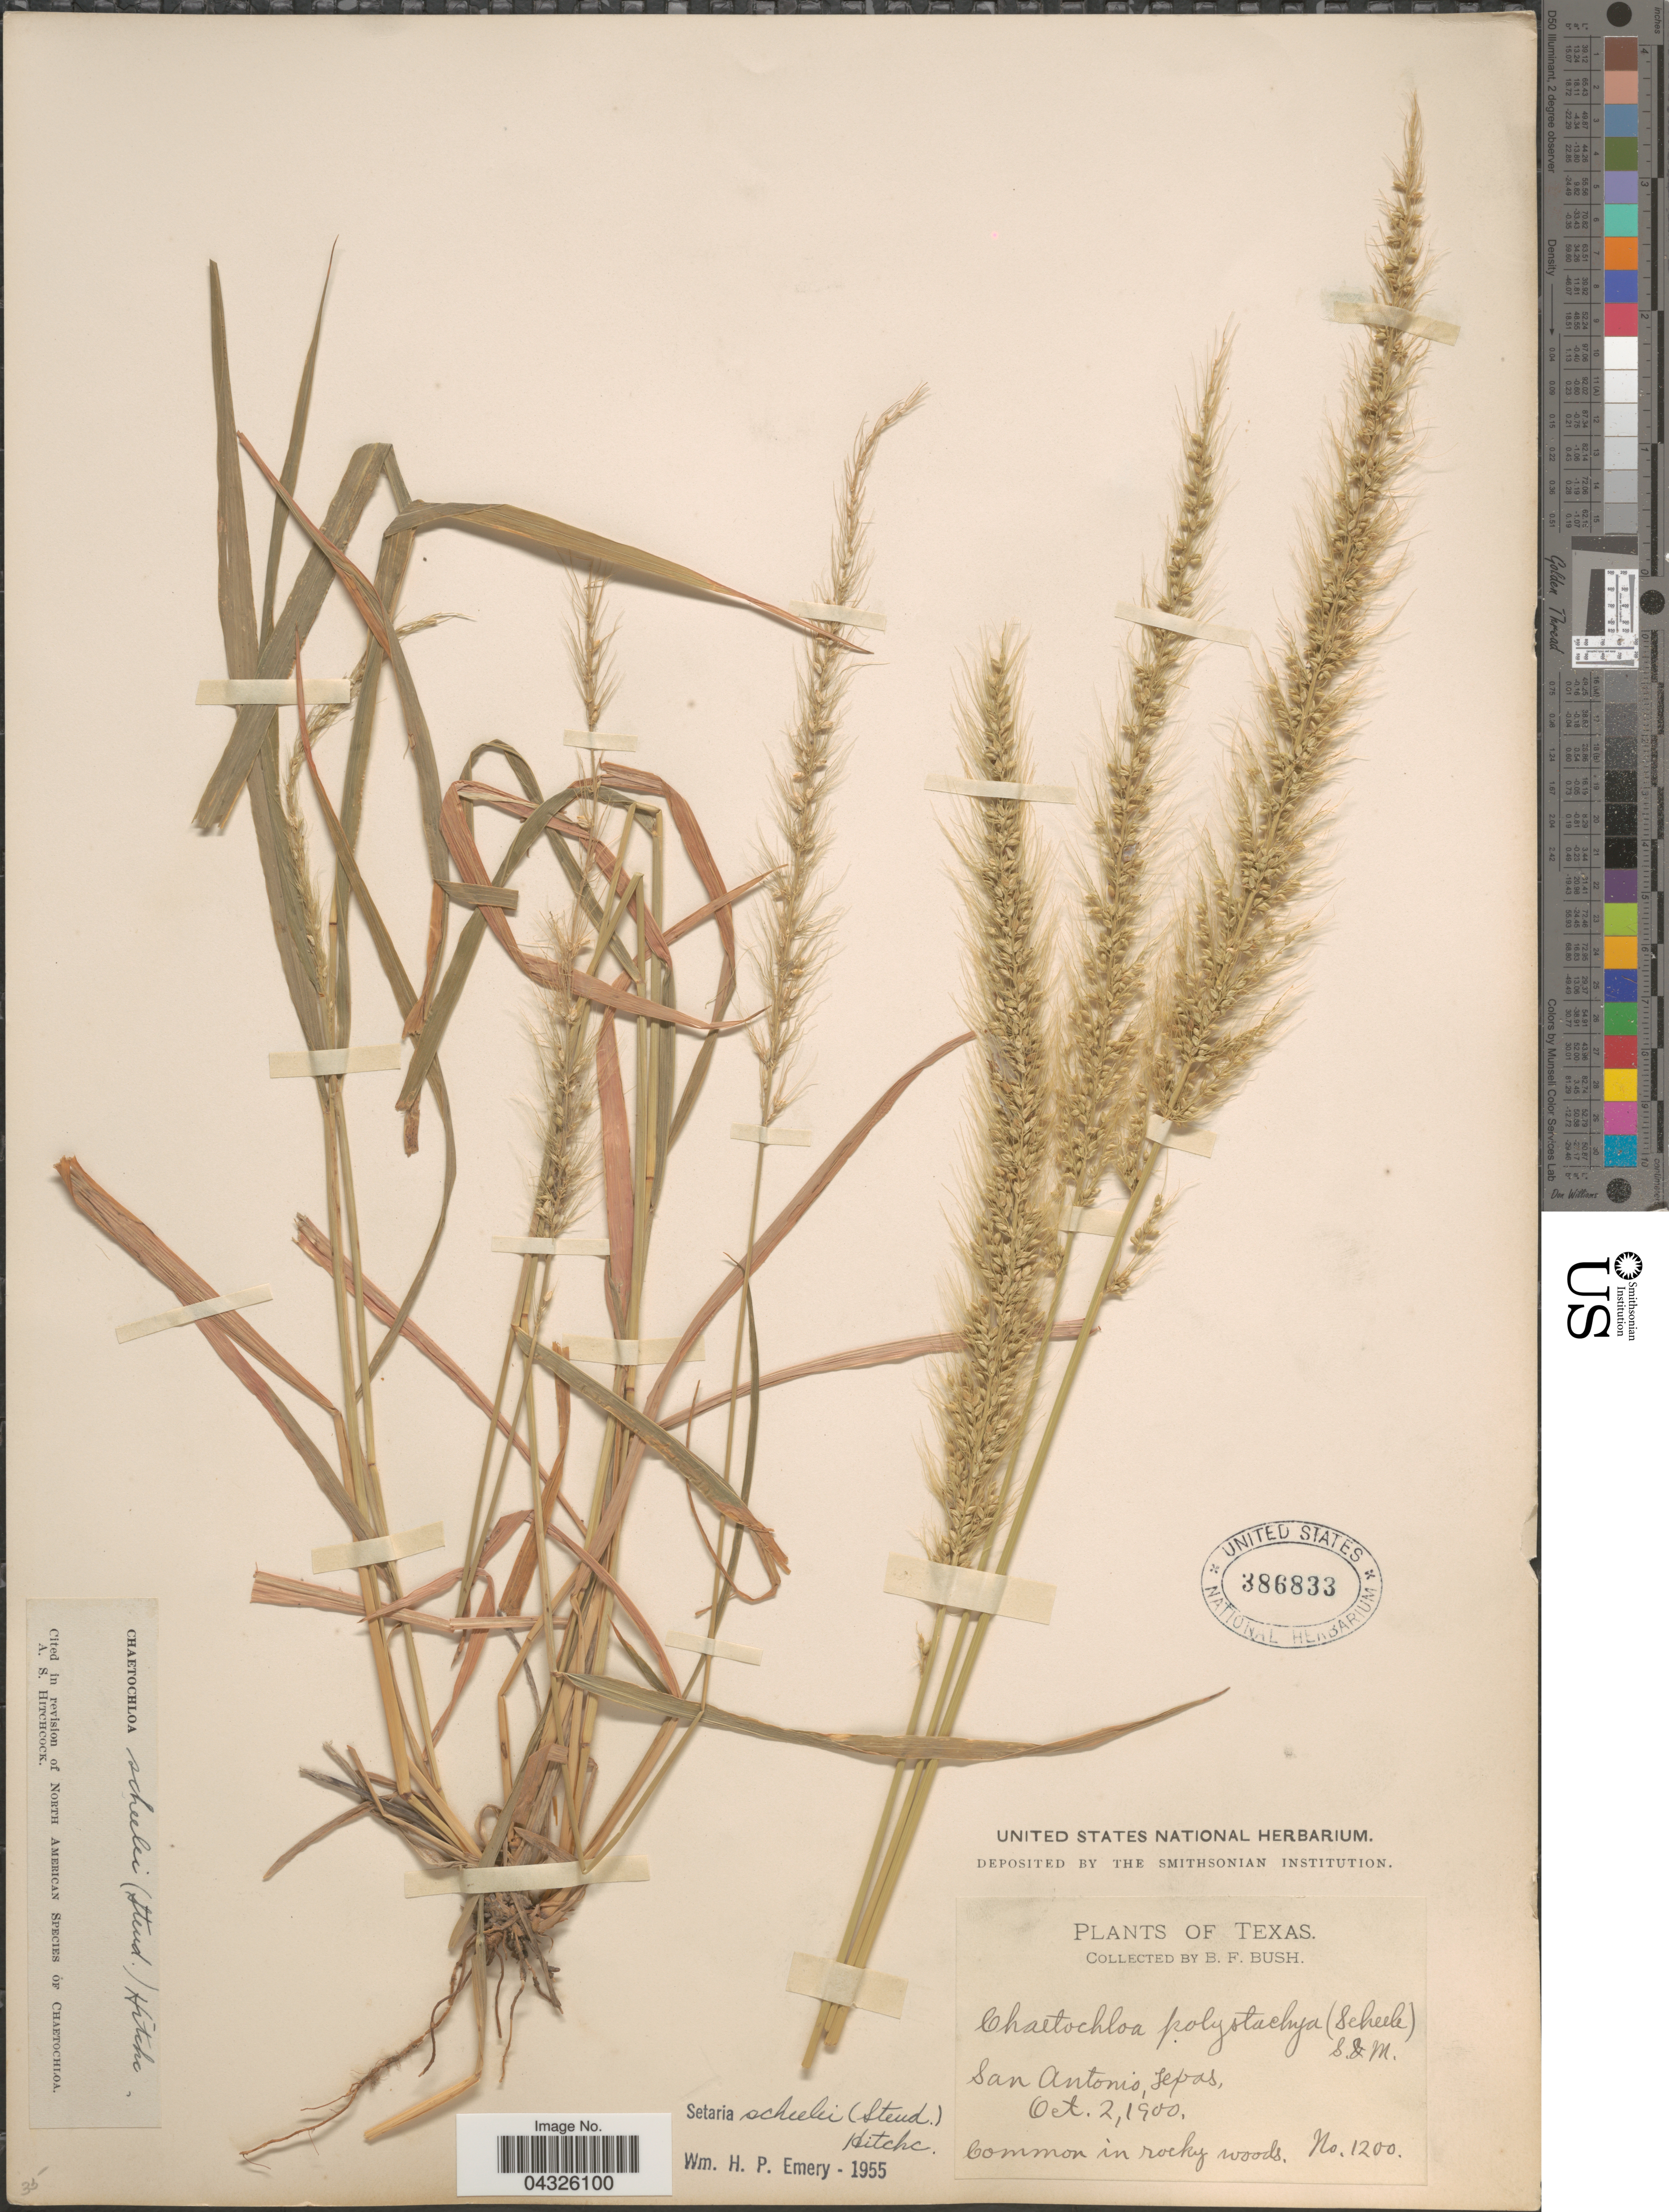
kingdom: Plantae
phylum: Tracheophyta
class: Liliopsida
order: Poales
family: Poaceae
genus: Setaria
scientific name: Setaria scheelei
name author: (Steud.) Hitchc.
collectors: B. F. Bush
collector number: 1200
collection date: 1900-10-02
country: United States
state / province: Texas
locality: San Antonio.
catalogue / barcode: US 386833